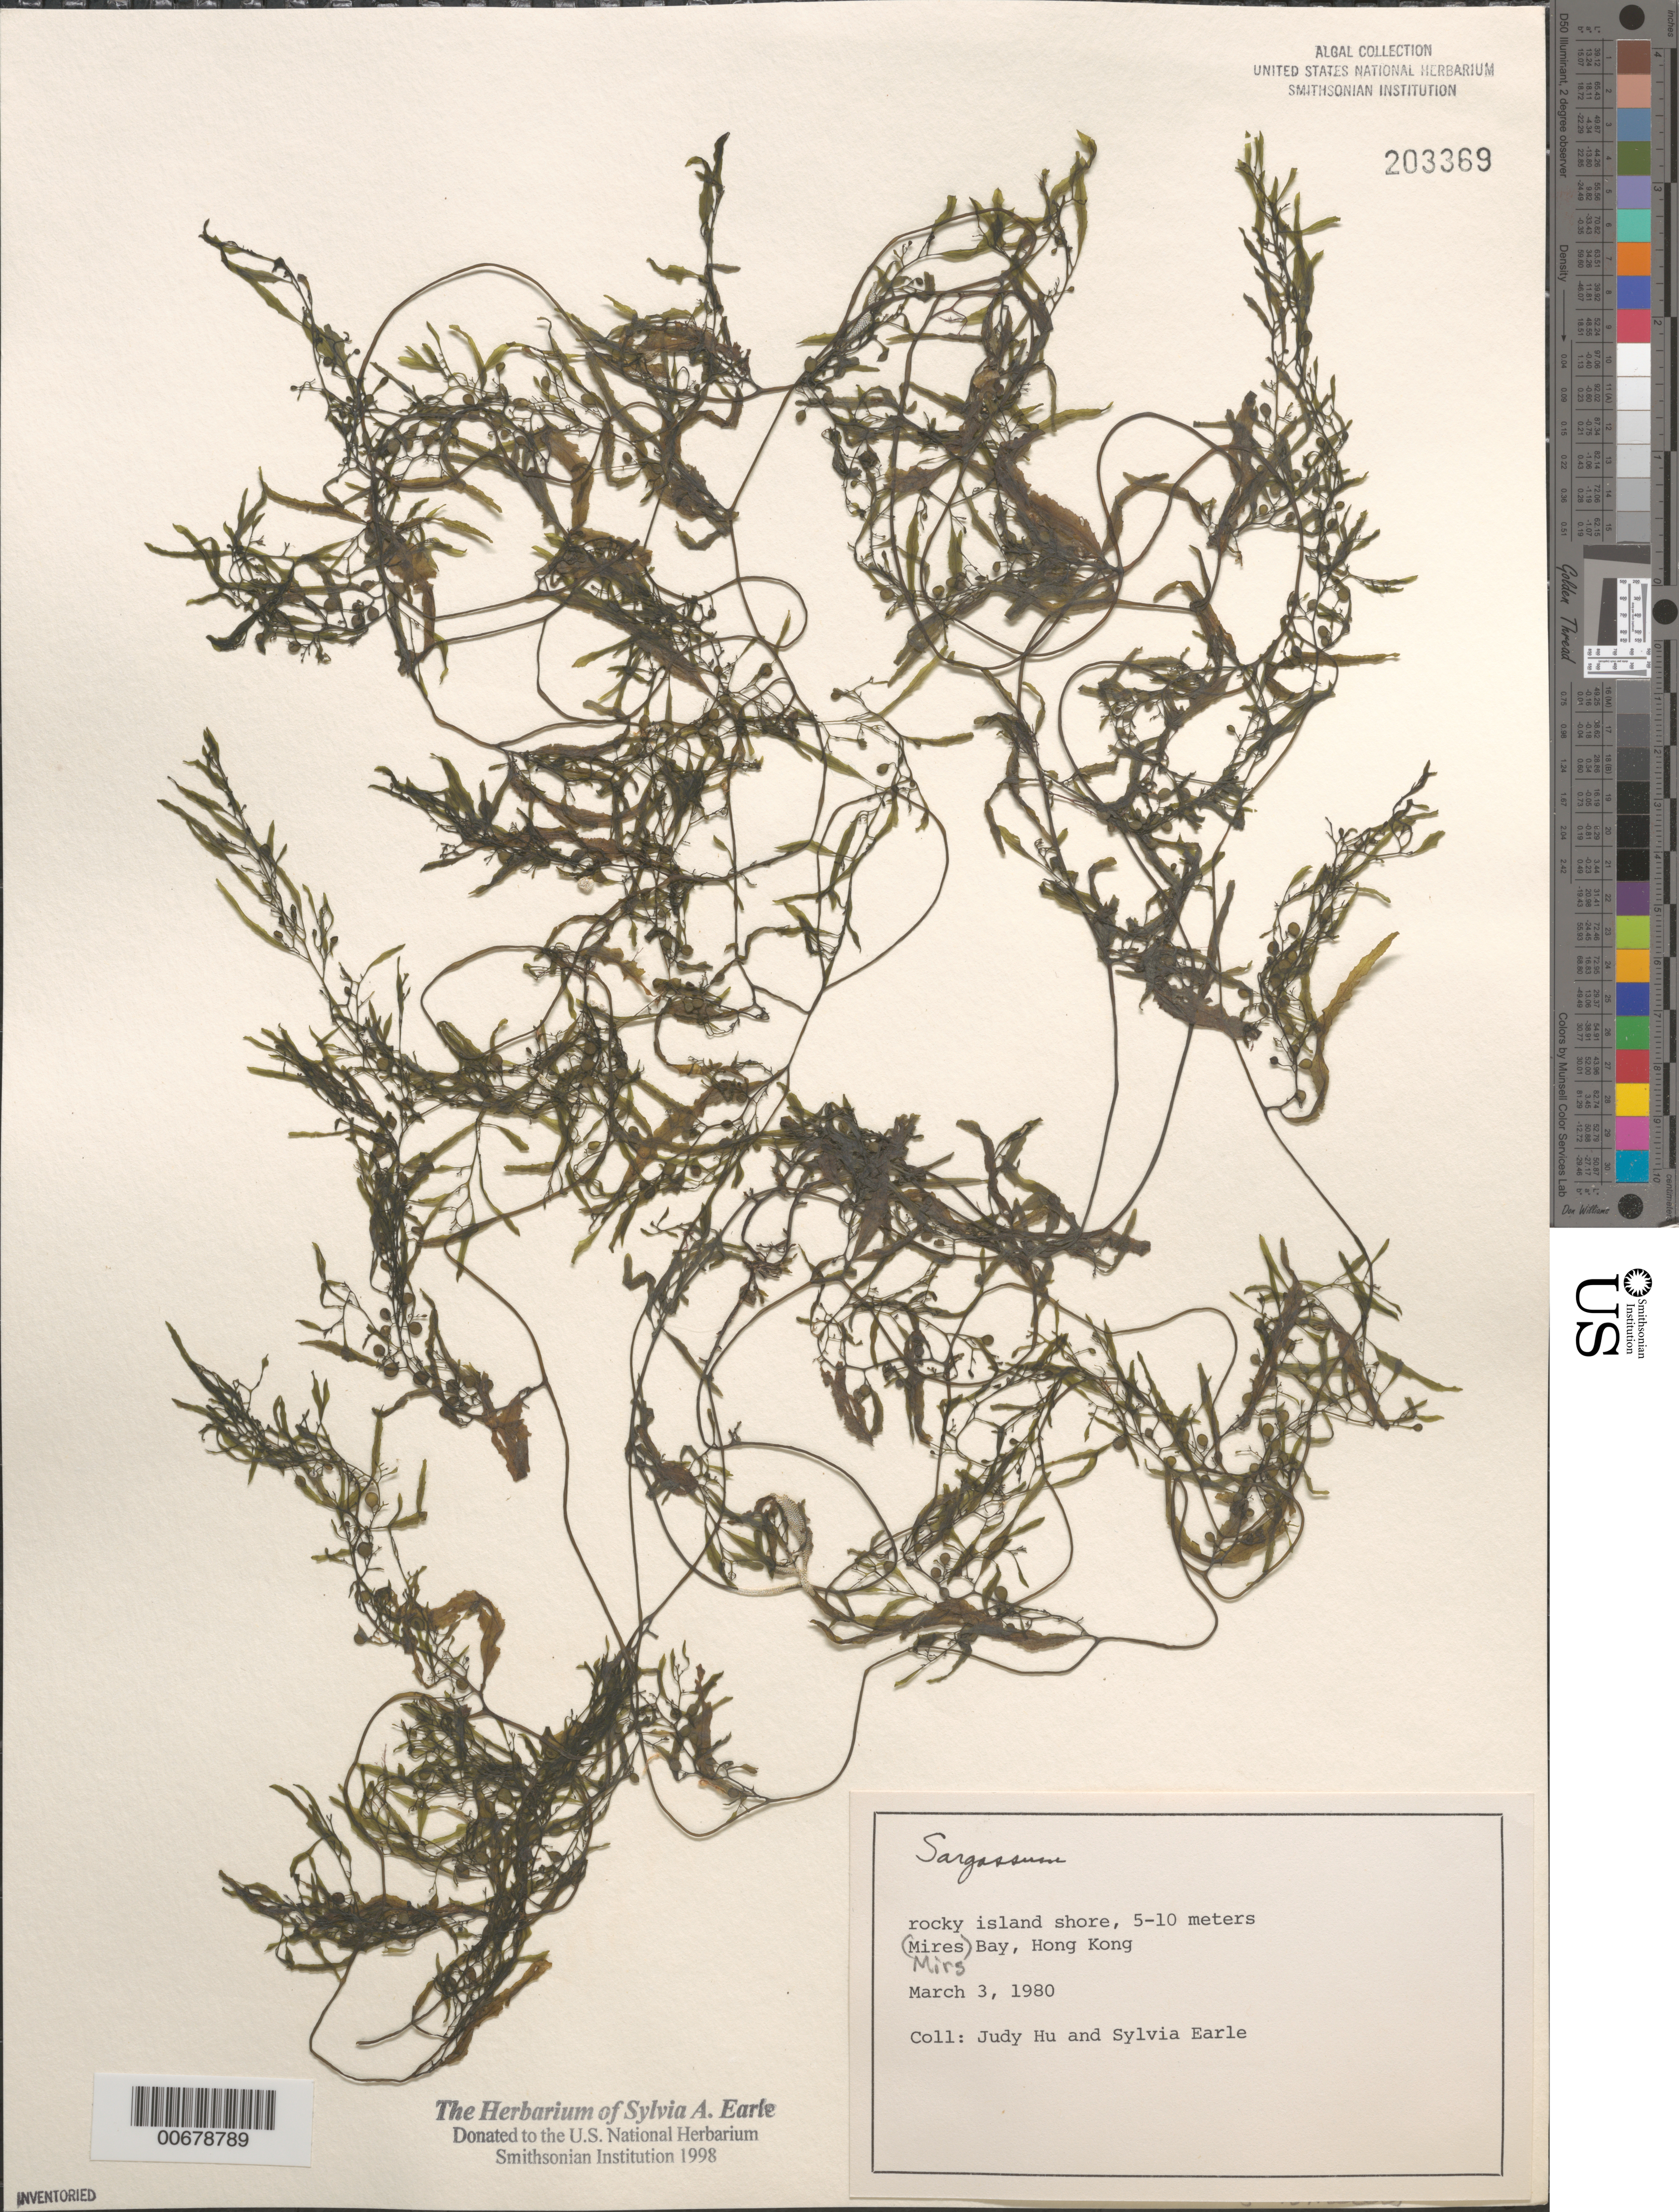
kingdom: Chromista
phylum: Ochrophyta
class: Phaeophyceae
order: Fucales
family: Sargassaceae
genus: Sargassum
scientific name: Sargassum sp.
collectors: J. Hu & S. A. Earle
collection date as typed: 03 Mar 1980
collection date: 1980-03-03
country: China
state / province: Hong Kong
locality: Mirs Bay (Mires Bay), New Territories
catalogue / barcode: US 203369